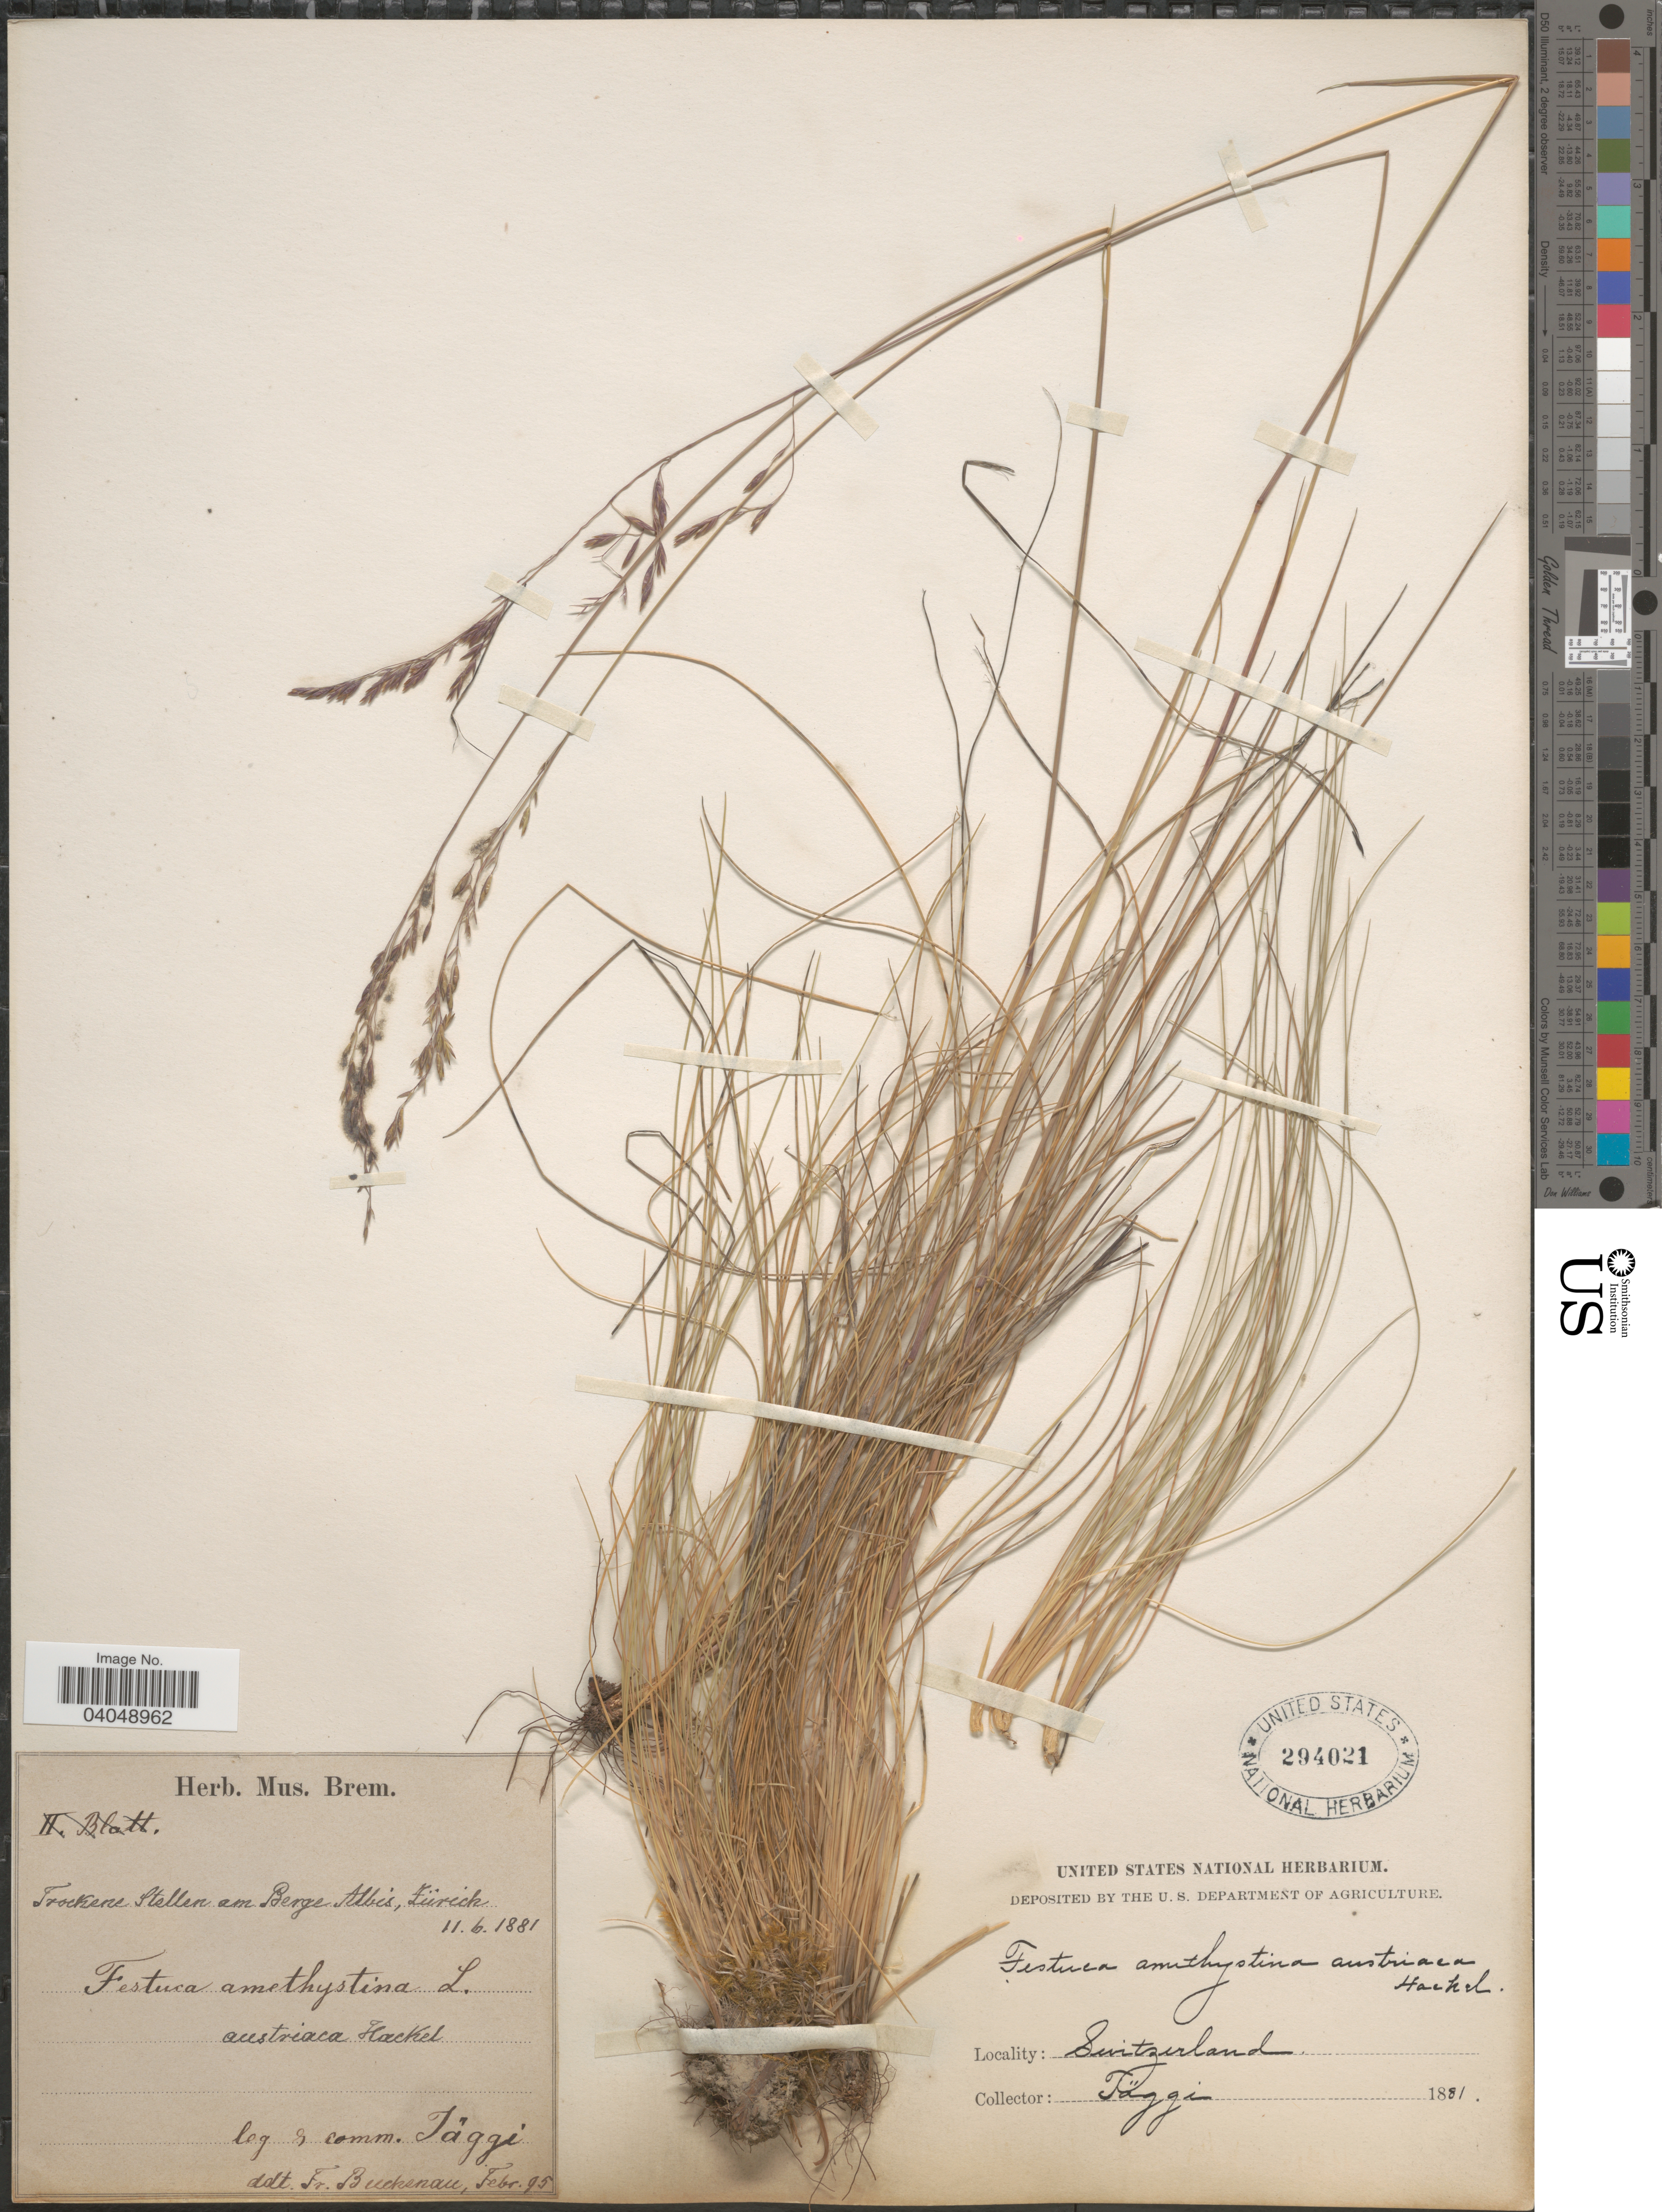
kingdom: Plantae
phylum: Tracheophyta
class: Liliopsida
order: Poales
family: Poaceae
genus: Festuca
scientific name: Festuca amethystina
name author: L.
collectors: Jaggi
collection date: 1881-06-11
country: Switzerland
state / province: Zurich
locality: Trockene Stellen am Berge Albis, Zürich.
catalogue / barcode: US 294021